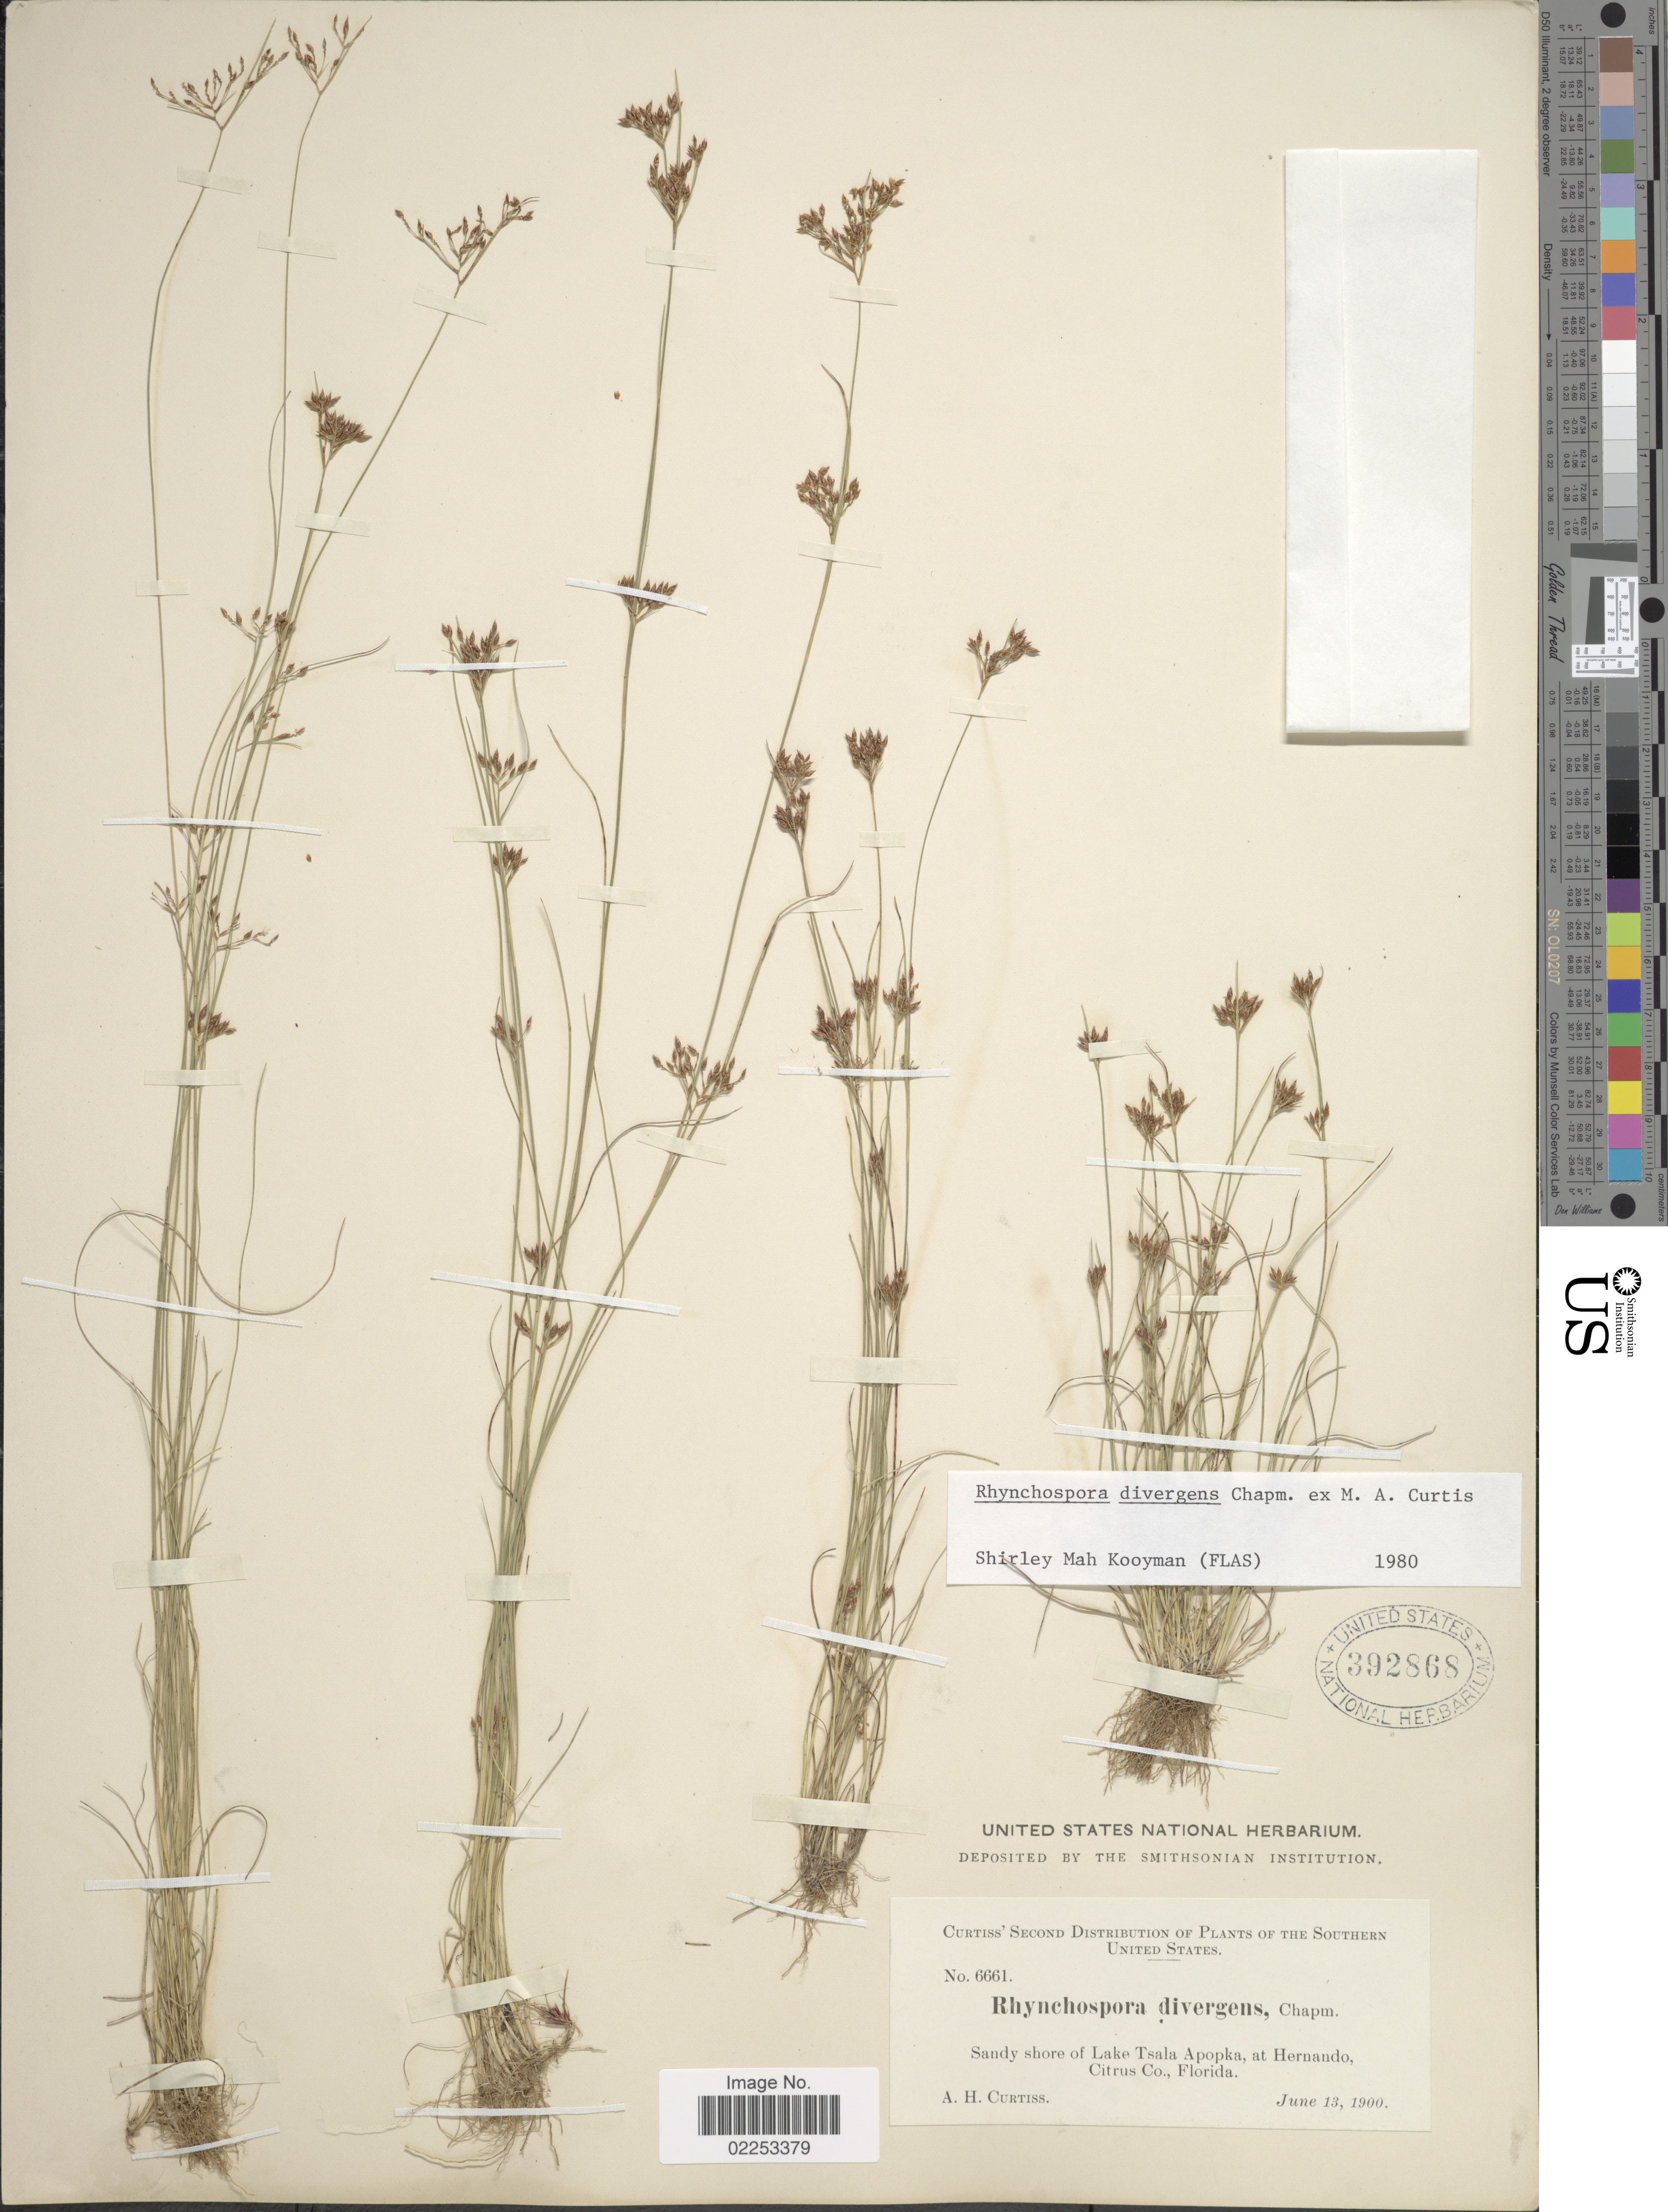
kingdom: Plantae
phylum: Tracheophyta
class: Liliopsida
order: Poales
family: Cyperaceae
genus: Rhynchospora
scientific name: Rhynchospora divergens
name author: Chapm. ex M.A. Curtis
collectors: A. H. Curtiss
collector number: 6661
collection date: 1900-06-13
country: United States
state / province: Florida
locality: The Southern United States, Sandy shores of Lake Tsala Apopka, at Hernando, Citrus Co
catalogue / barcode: US 392868